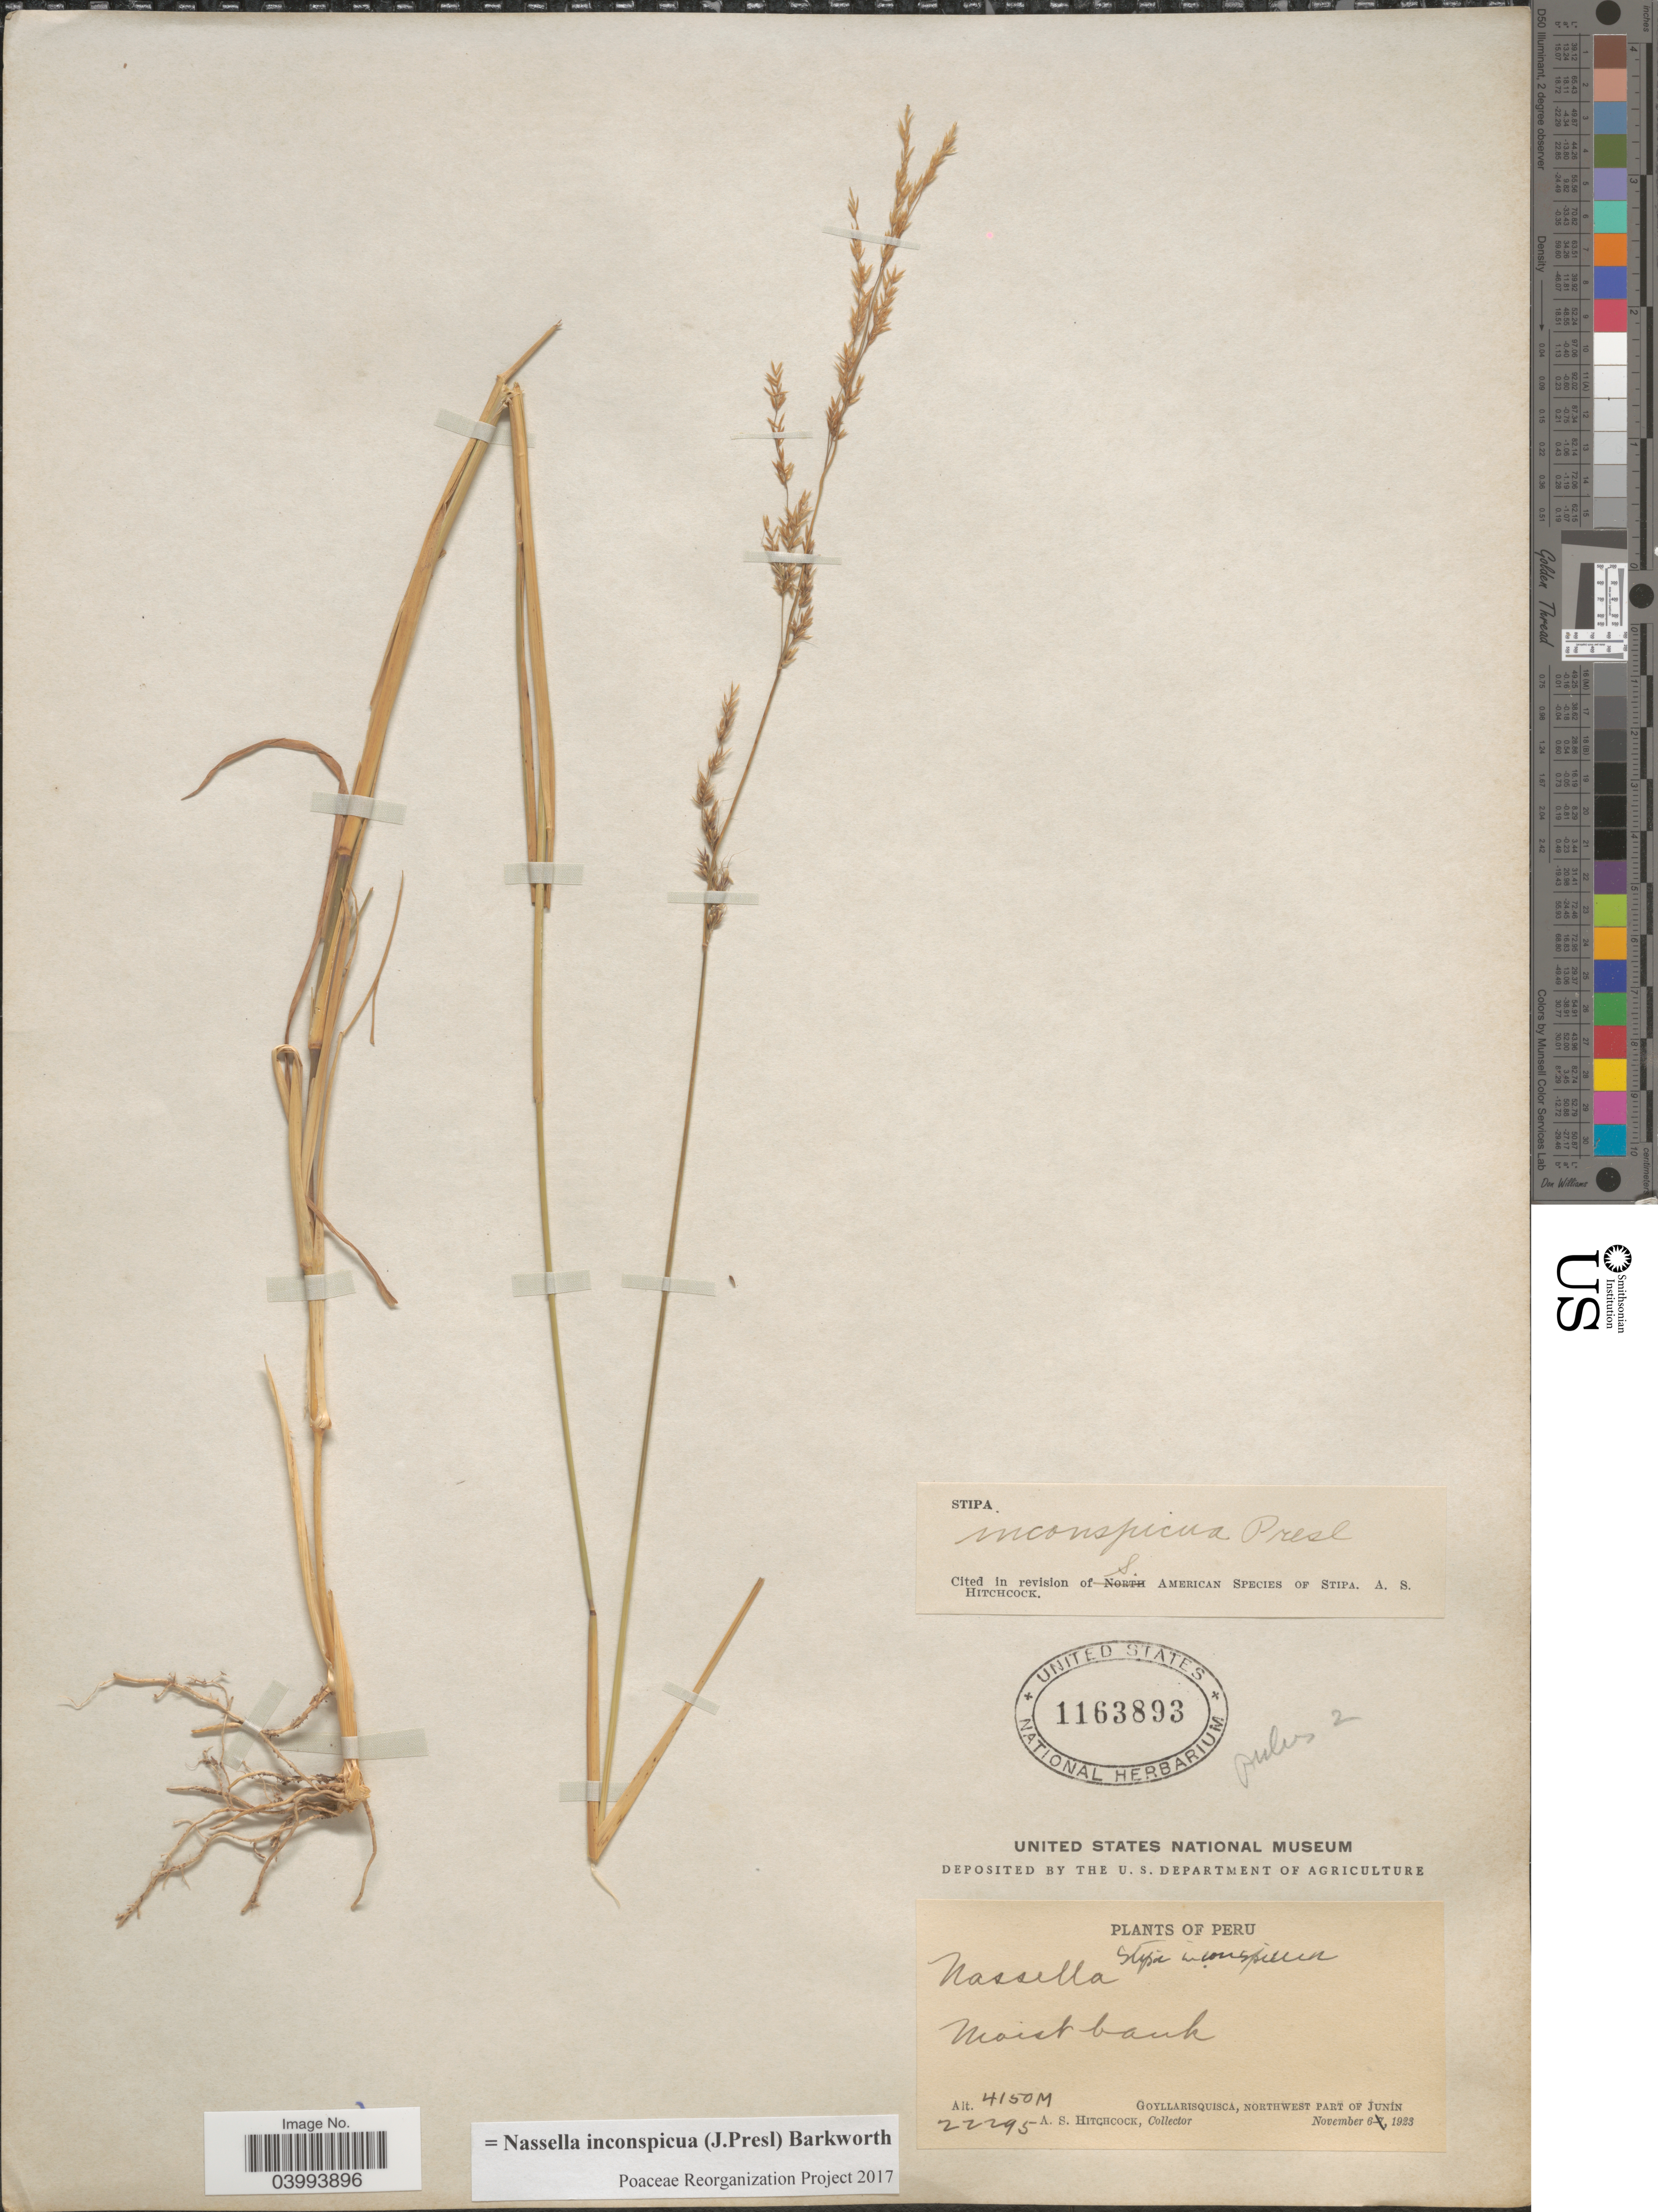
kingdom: Plantae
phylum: Tracheophyta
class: Liliopsida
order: Poales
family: Poaceae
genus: Nassella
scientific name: Nassella inconspicua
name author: (J. Presl) Barkworth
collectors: A. S. Hitchcock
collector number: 22295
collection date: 1923-11-06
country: Peru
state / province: Junín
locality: Goyllarisquisca, Northwest part of Junín.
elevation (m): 4150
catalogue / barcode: US 1163893